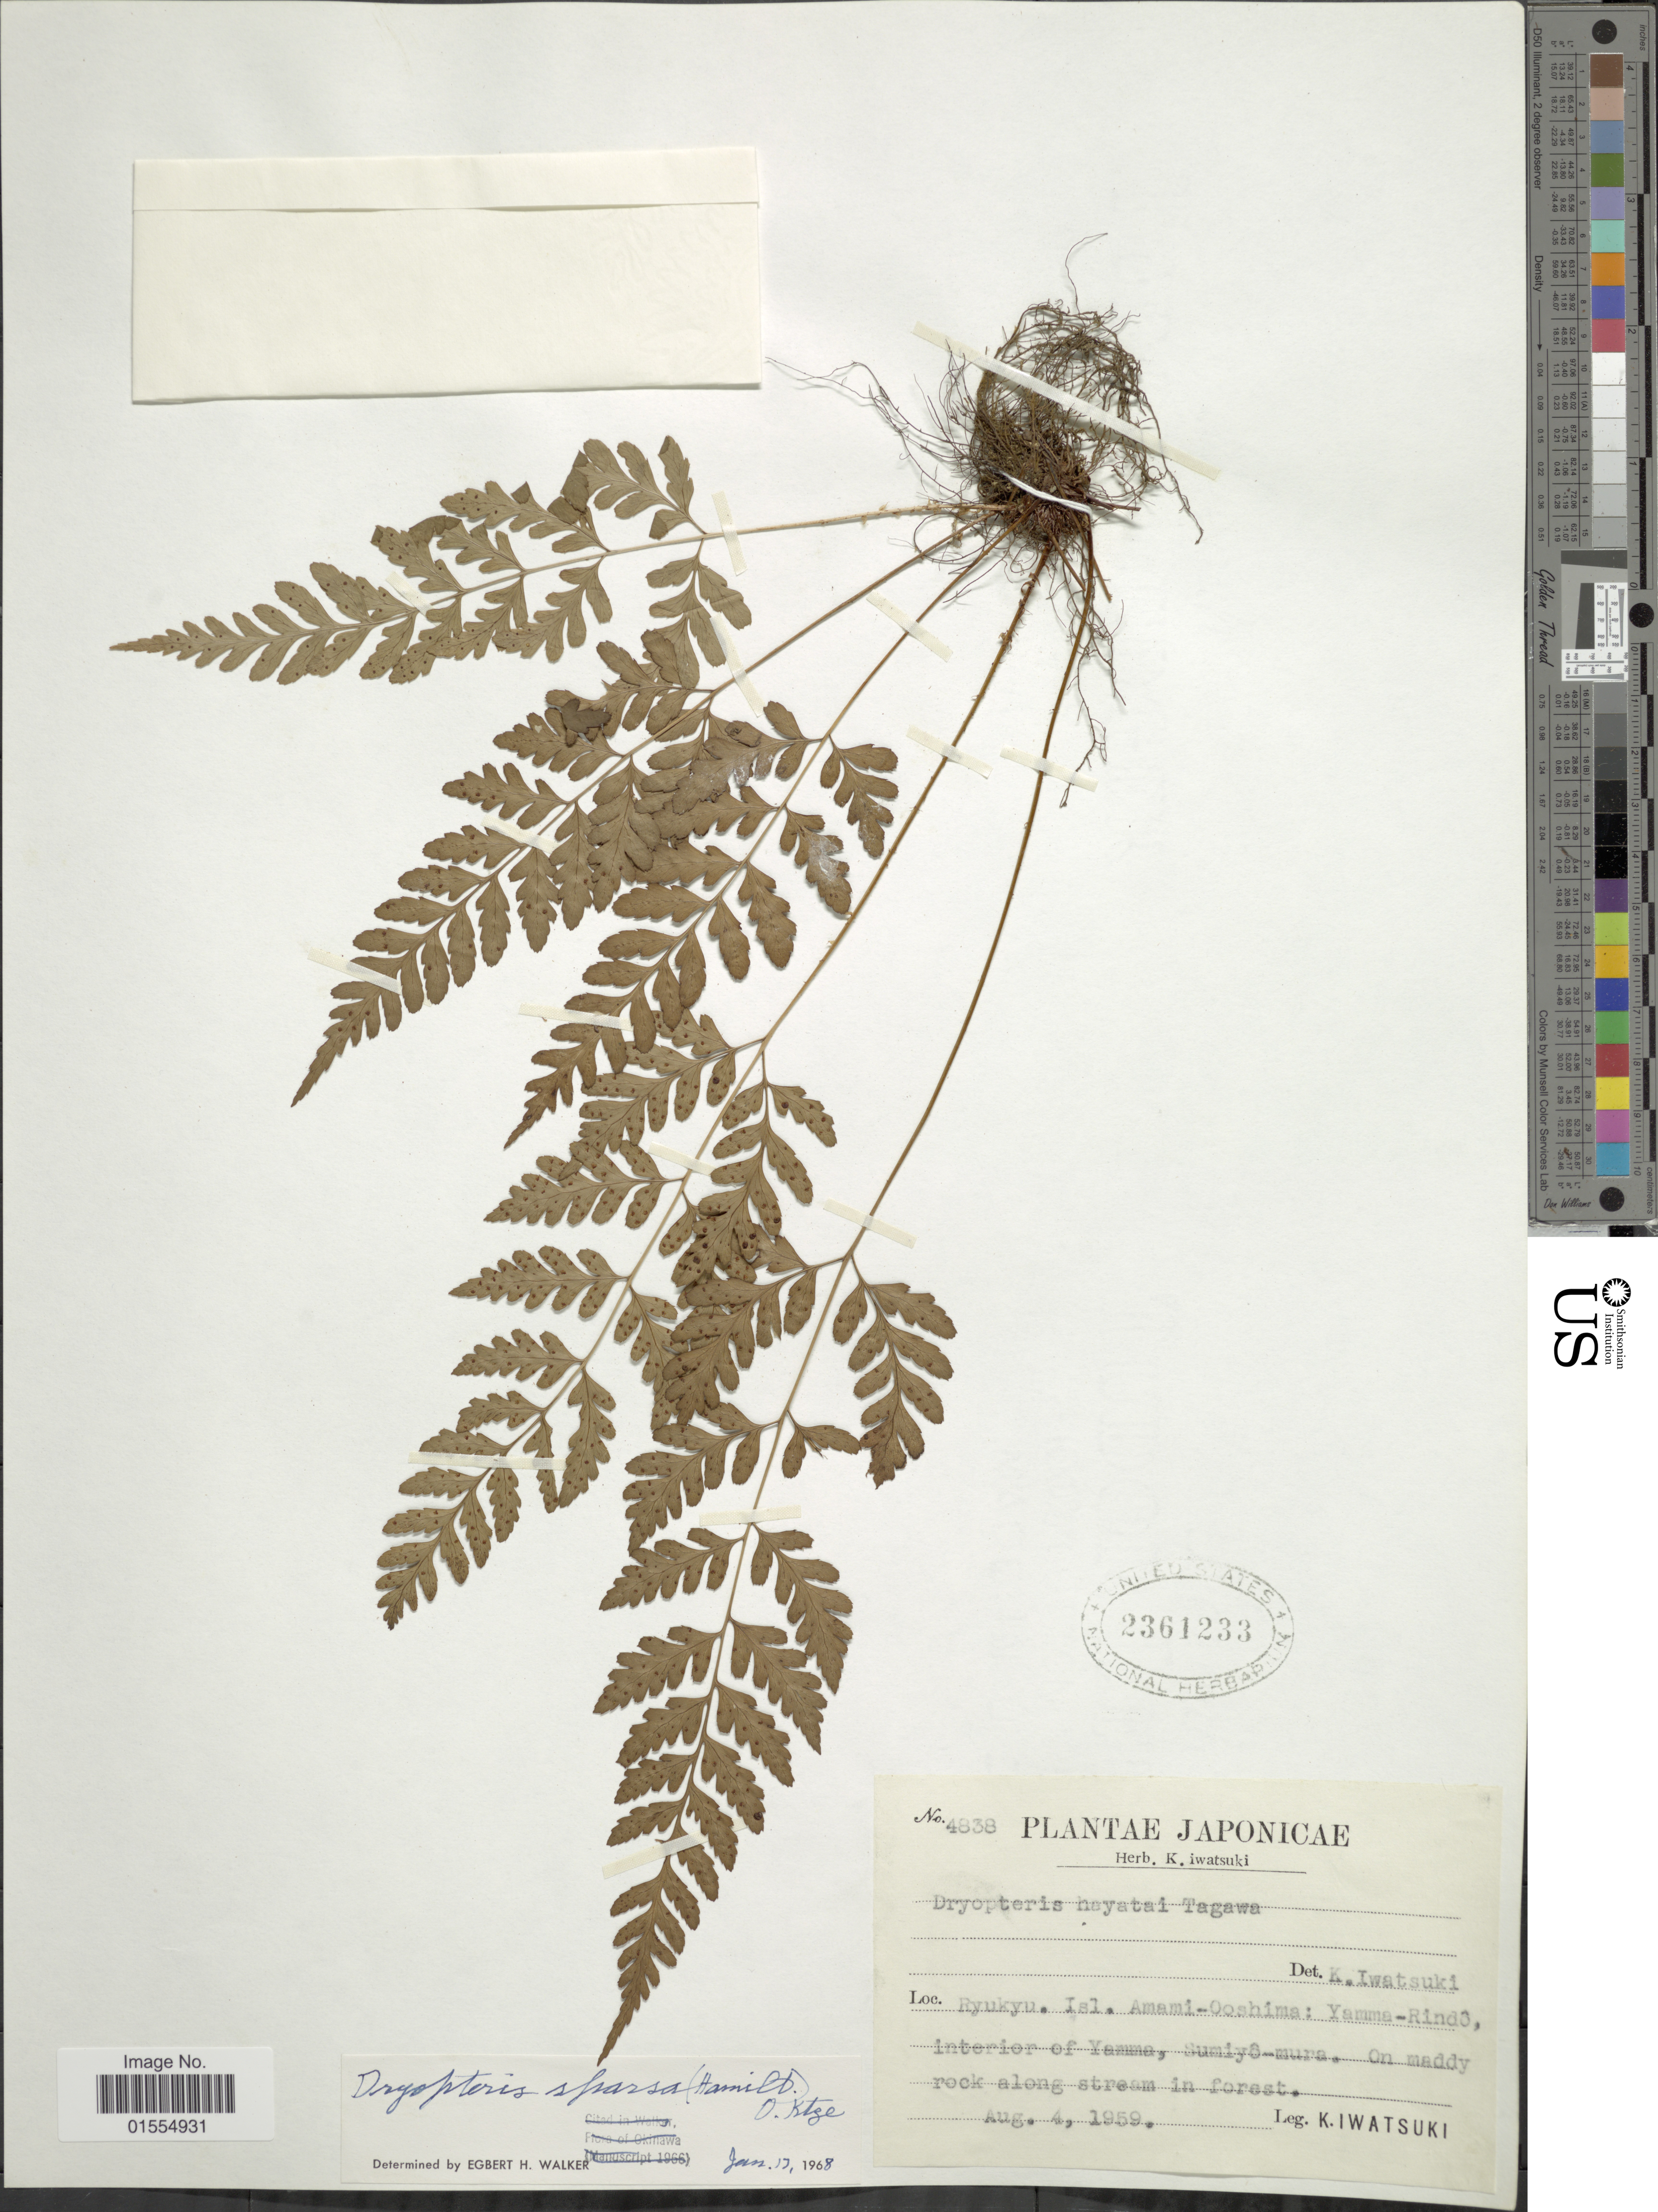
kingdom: Plantae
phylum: Tracheophyta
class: Polypodiopsida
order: Polypodiales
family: Dryopteridaceae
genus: Dryopteris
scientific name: Dryopteris sparsa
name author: (D. Don) Kuntze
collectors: K. Iwatsuki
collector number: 4838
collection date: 1959-08-04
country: Japan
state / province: Okinawa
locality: Japonicae, Ryukyu, Isl. Amami-Ooshima: Yamma-Rindô, interior of Yamma, Sumiyô-mura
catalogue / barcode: US 2361233